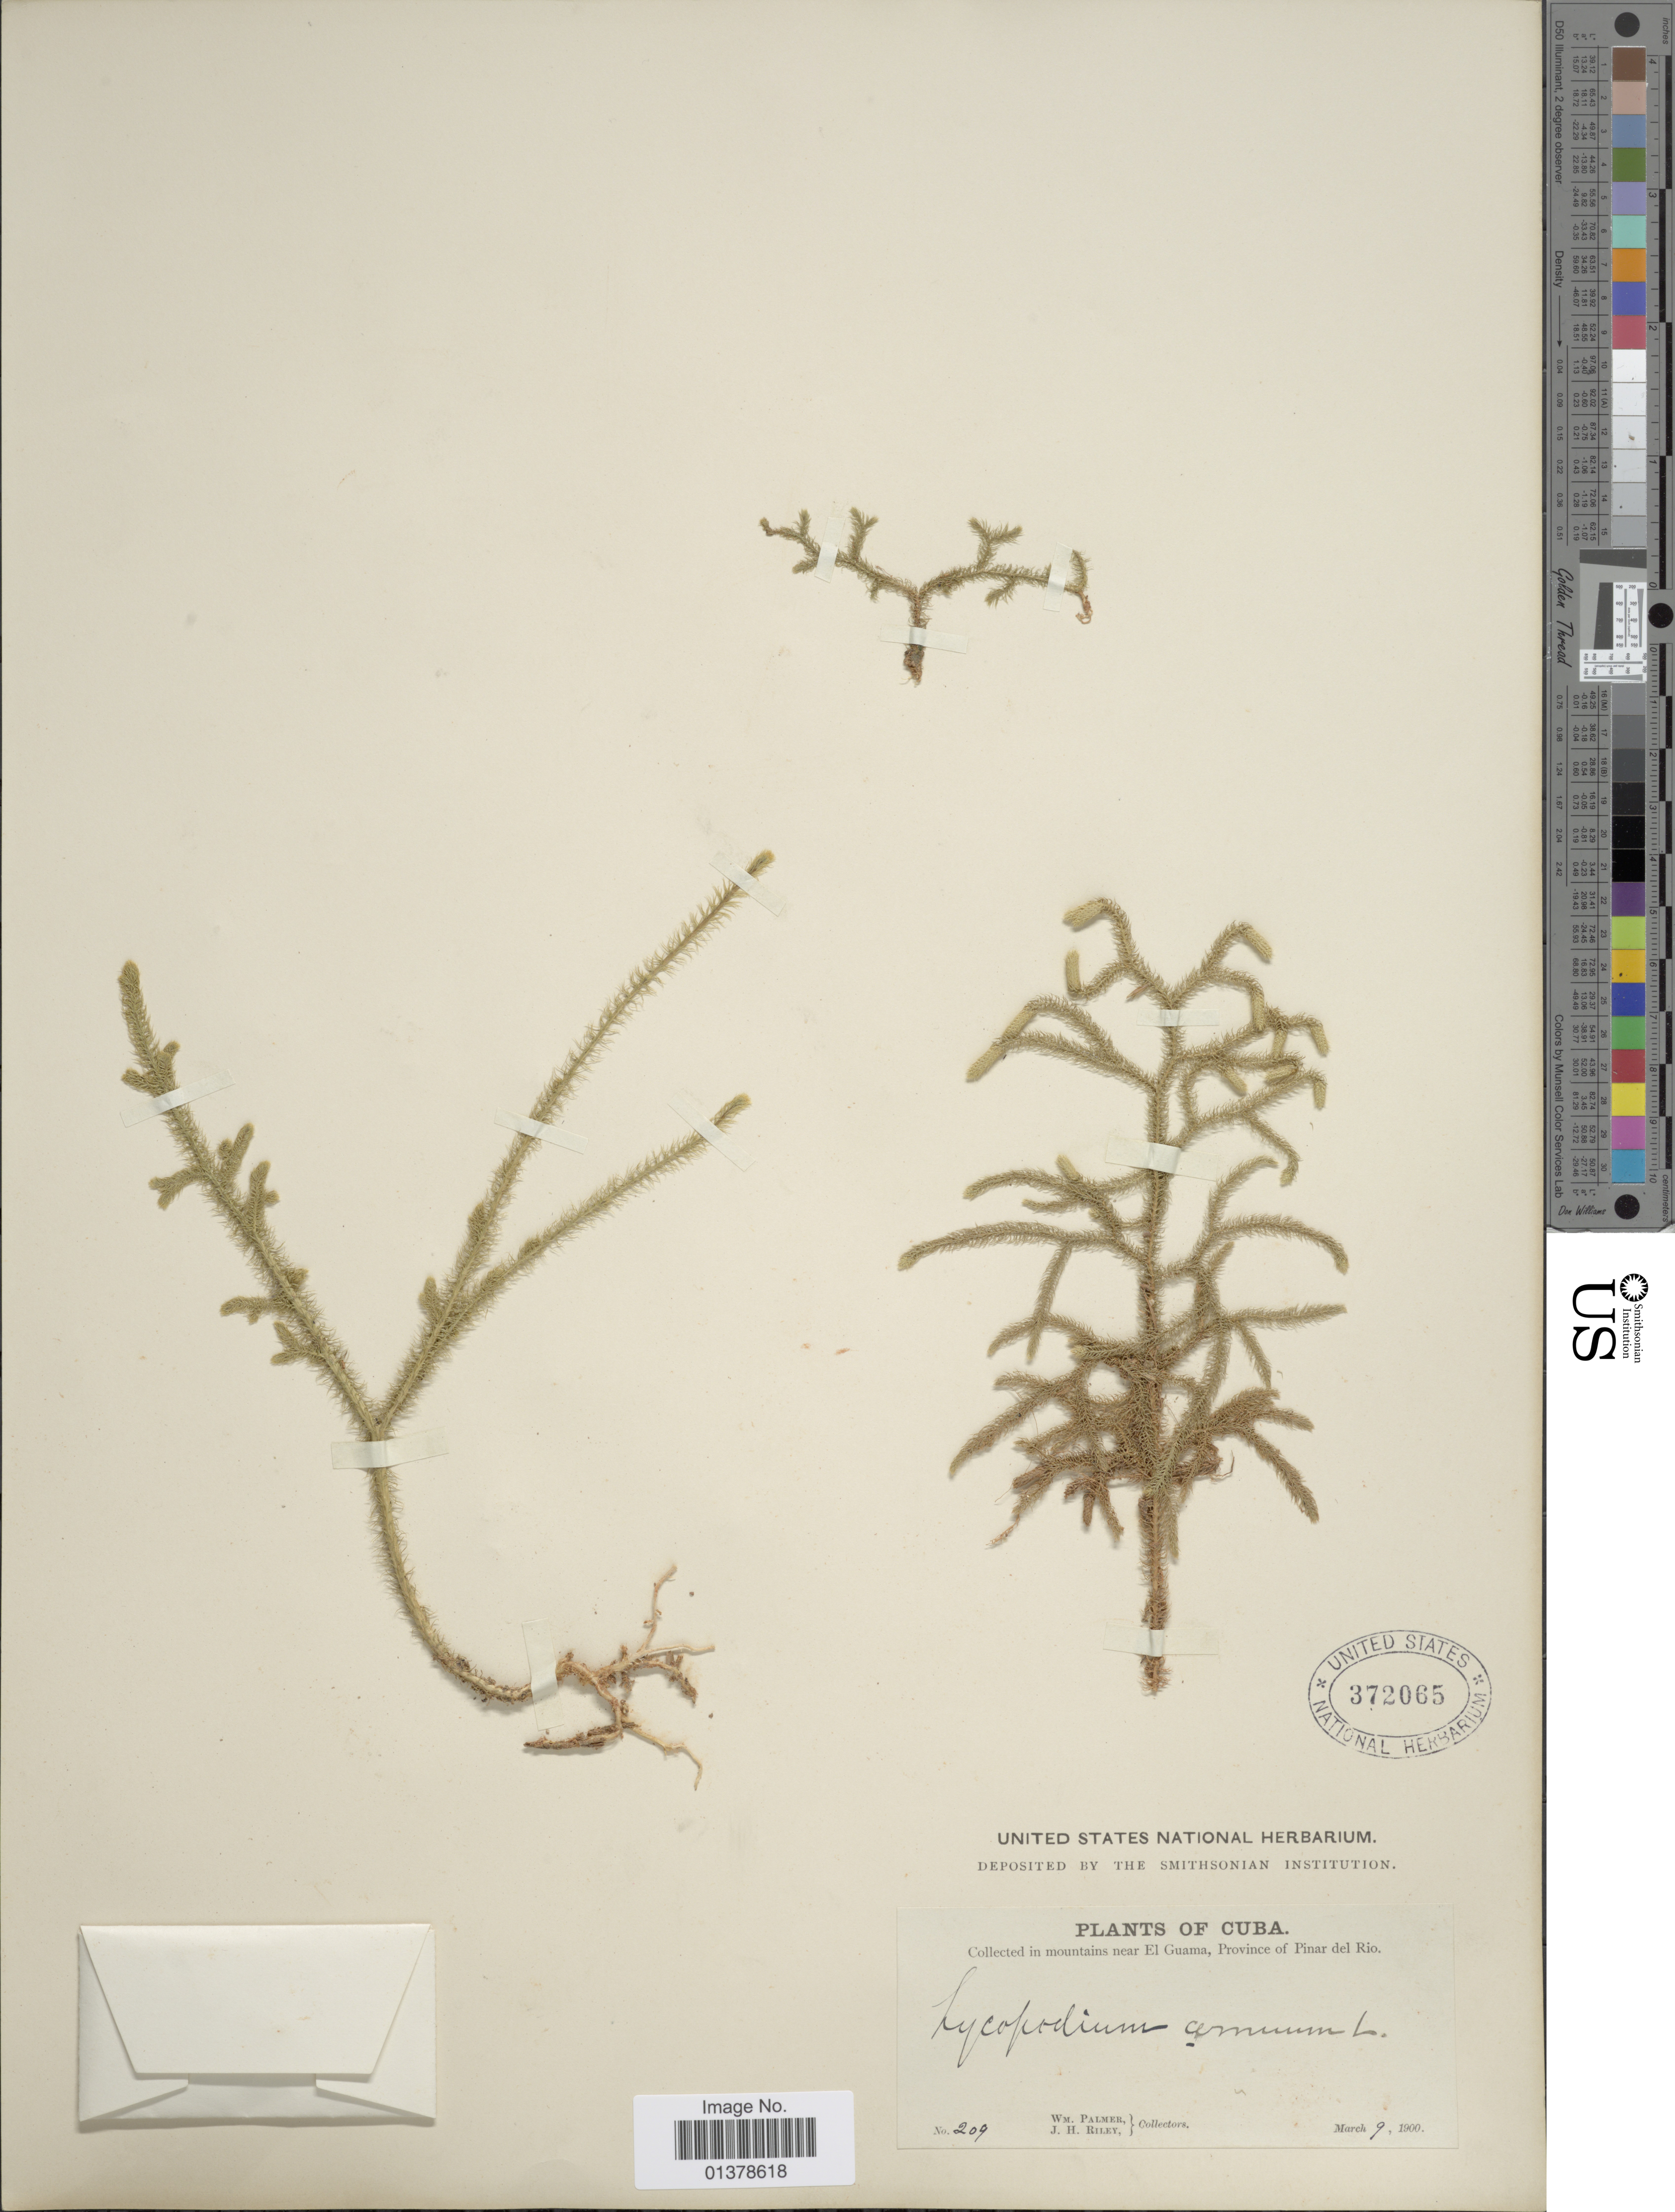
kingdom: Plantae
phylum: Tracheophyta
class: Lycopodiopsida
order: Lycopodiales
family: Lycopodiaceae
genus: Palhinhaea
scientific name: Palhinhaea cernua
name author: (L.) Vasc. & Franco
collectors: W. Palmer & J. H. Riley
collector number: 209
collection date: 1900-03-09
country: Cuba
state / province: Pinar del Río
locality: Mountains near El Guanma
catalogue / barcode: US 372065